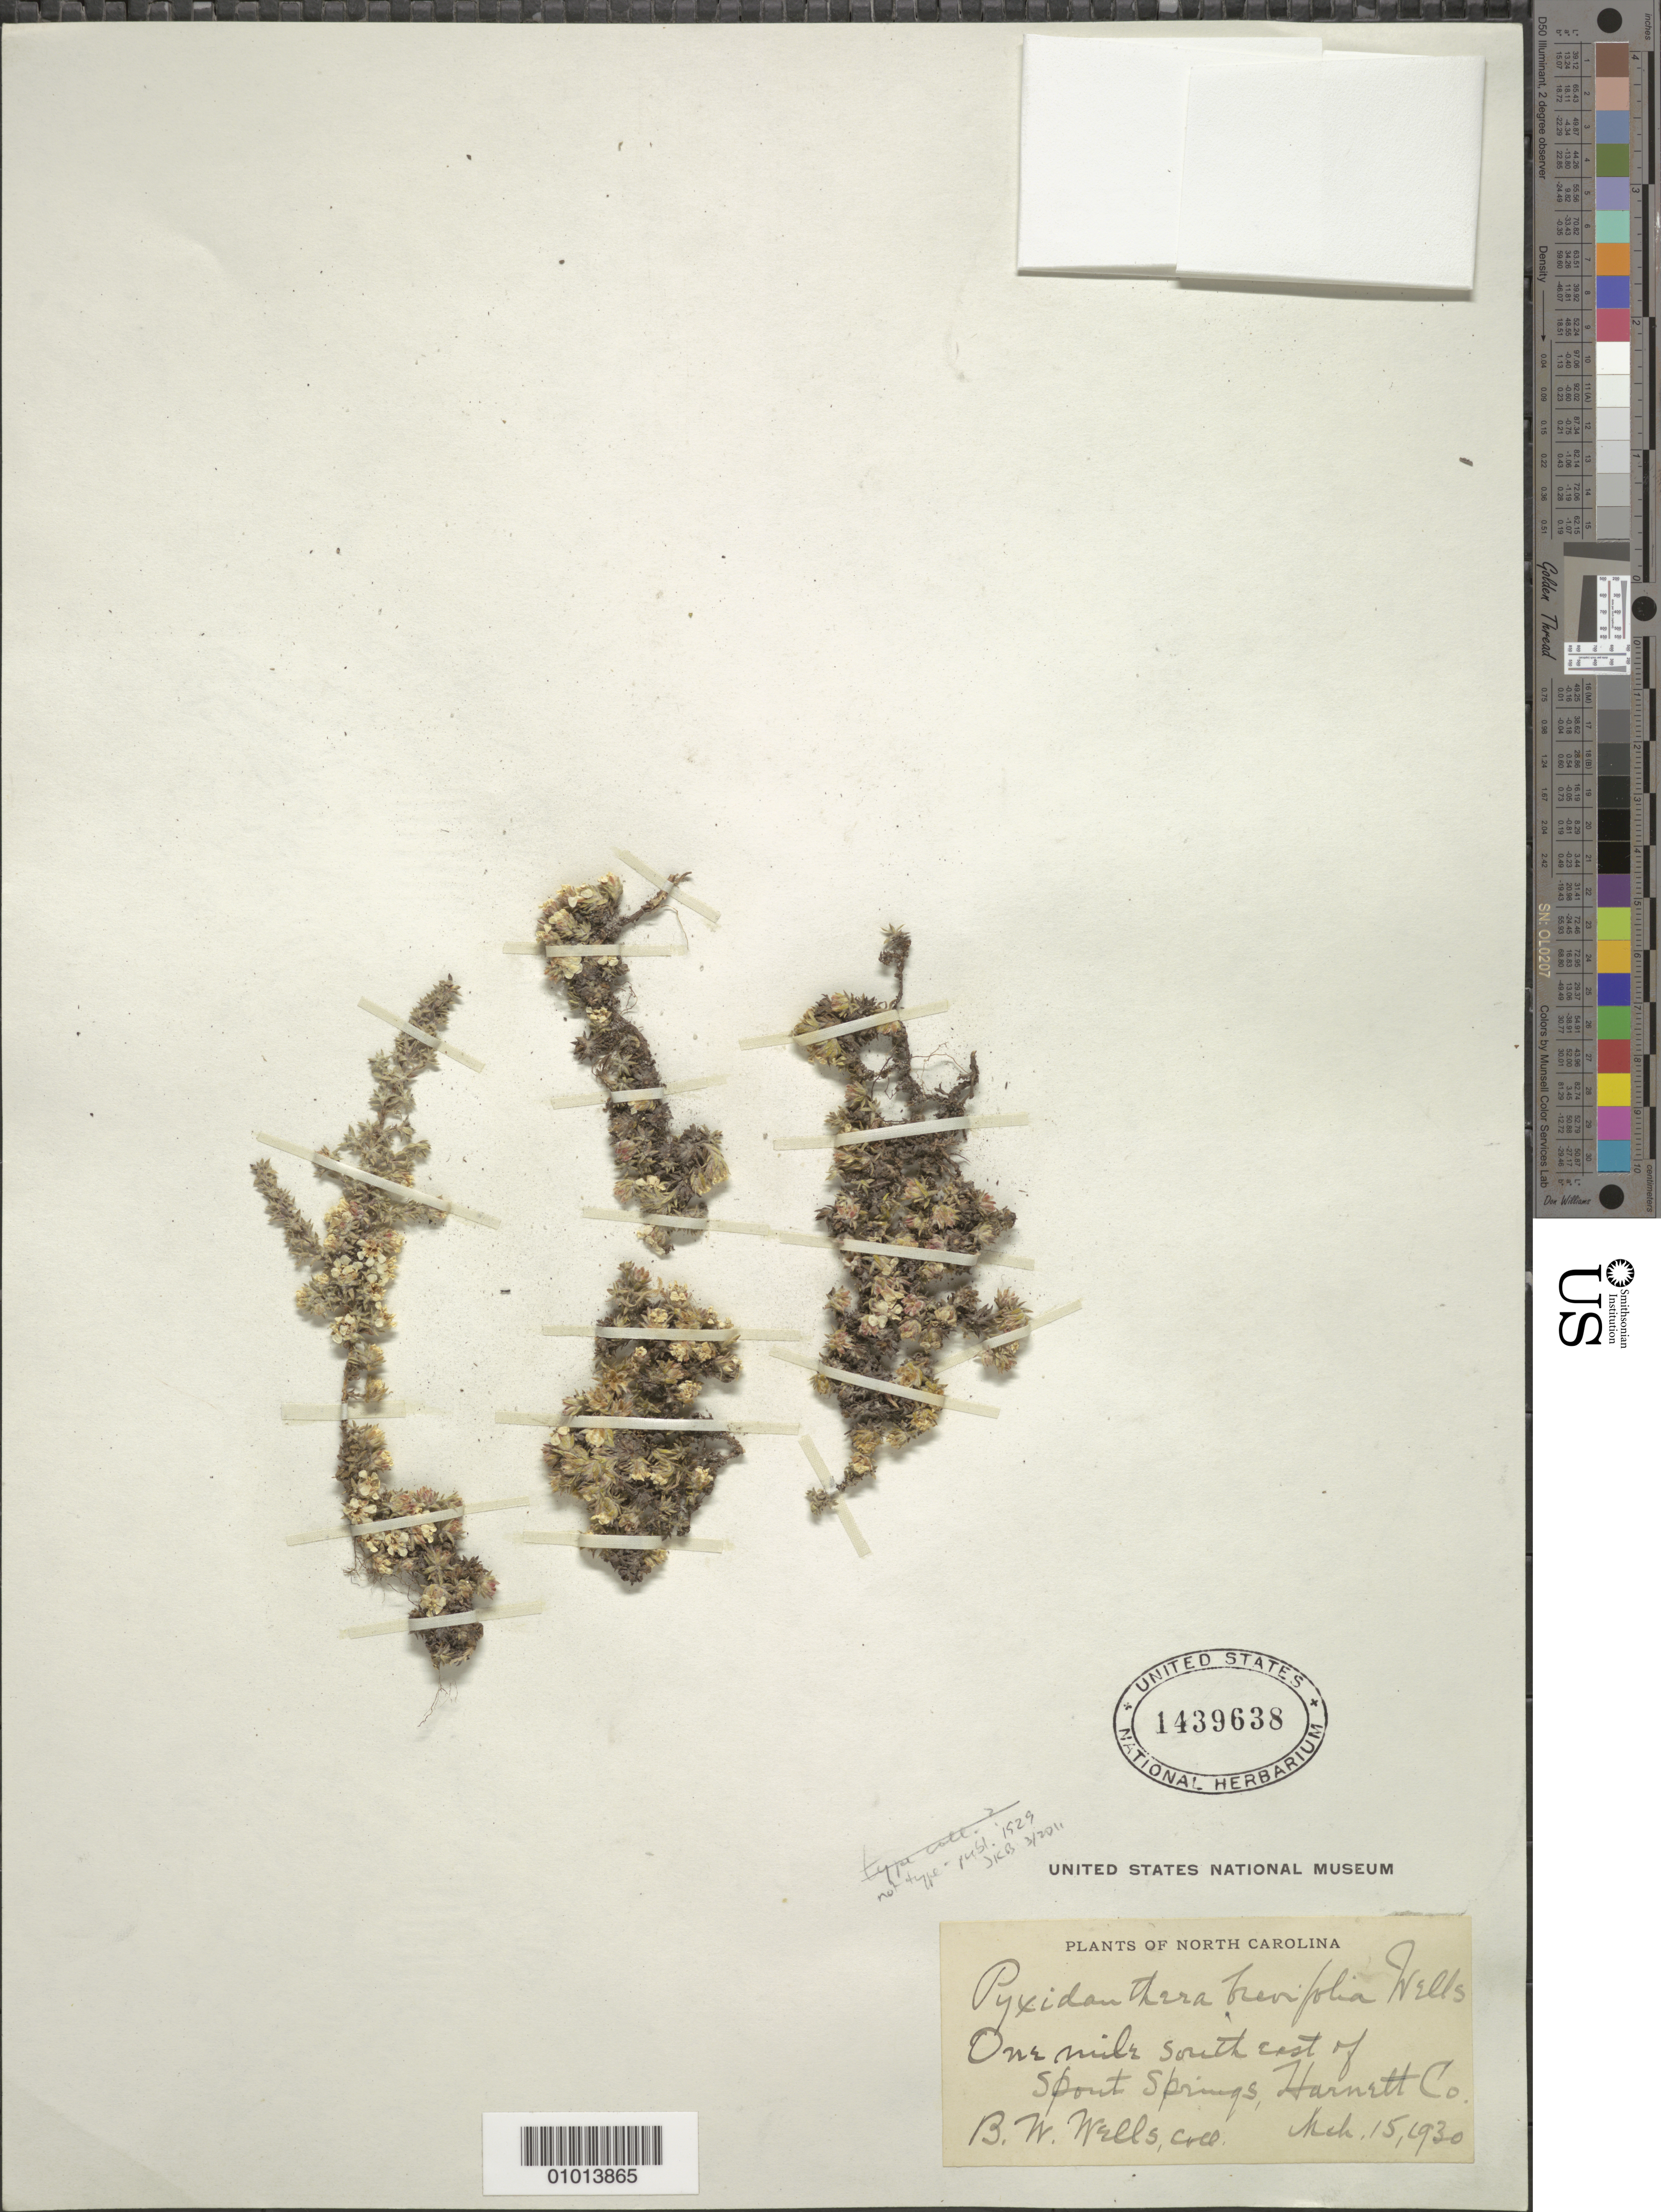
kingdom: Plantae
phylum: Tracheophyta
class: Magnoliopsida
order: Ericales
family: Diapensiaceae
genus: Pyxidanthera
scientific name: Pyxidanthera brevifolia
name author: Wells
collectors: B. Wells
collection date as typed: Mch. 15, 1930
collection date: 1930-03-15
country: United States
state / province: North Carolina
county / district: Harnett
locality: One mile southeast of Spout Springs, Harnett Co.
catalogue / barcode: US 1439638